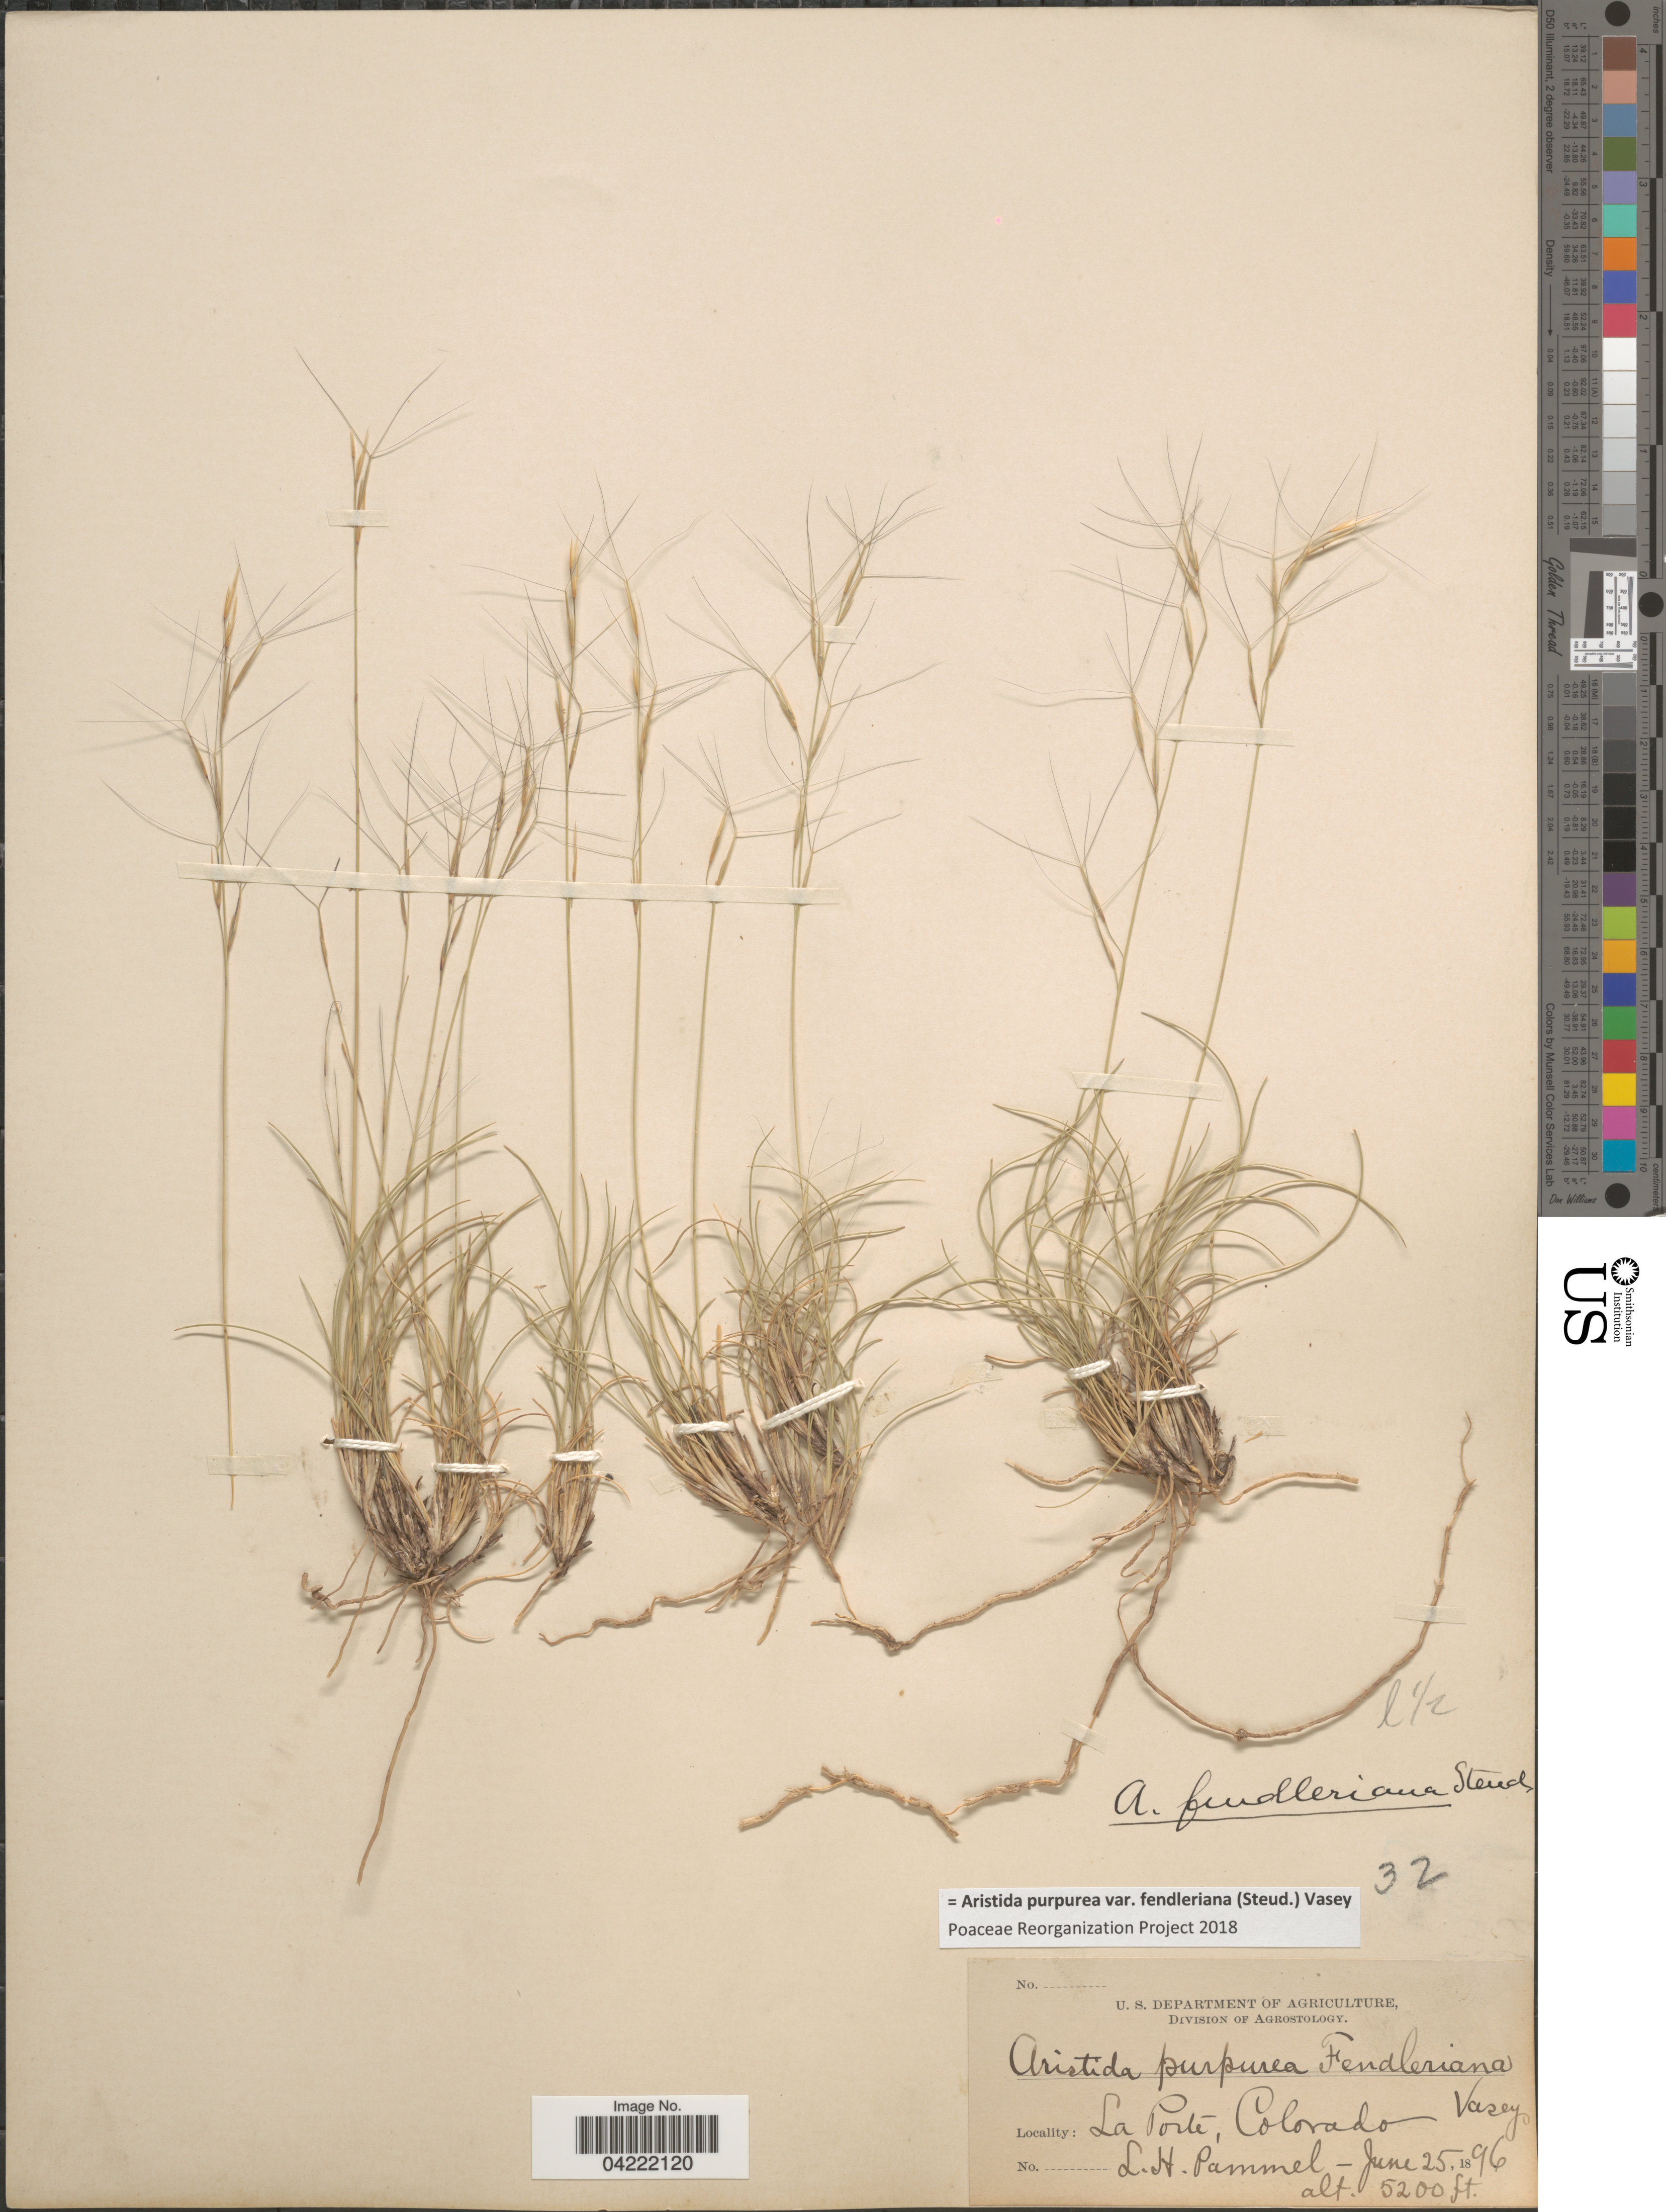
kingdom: Plantae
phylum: Tracheophyta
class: Liliopsida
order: Poales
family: Poaceae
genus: Aristida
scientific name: Aristida purpurea var. fendleriana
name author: (Steud.) Vasey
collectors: L. Pammel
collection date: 1896-05-25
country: United States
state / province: Colorado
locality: La Porte.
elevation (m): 1585